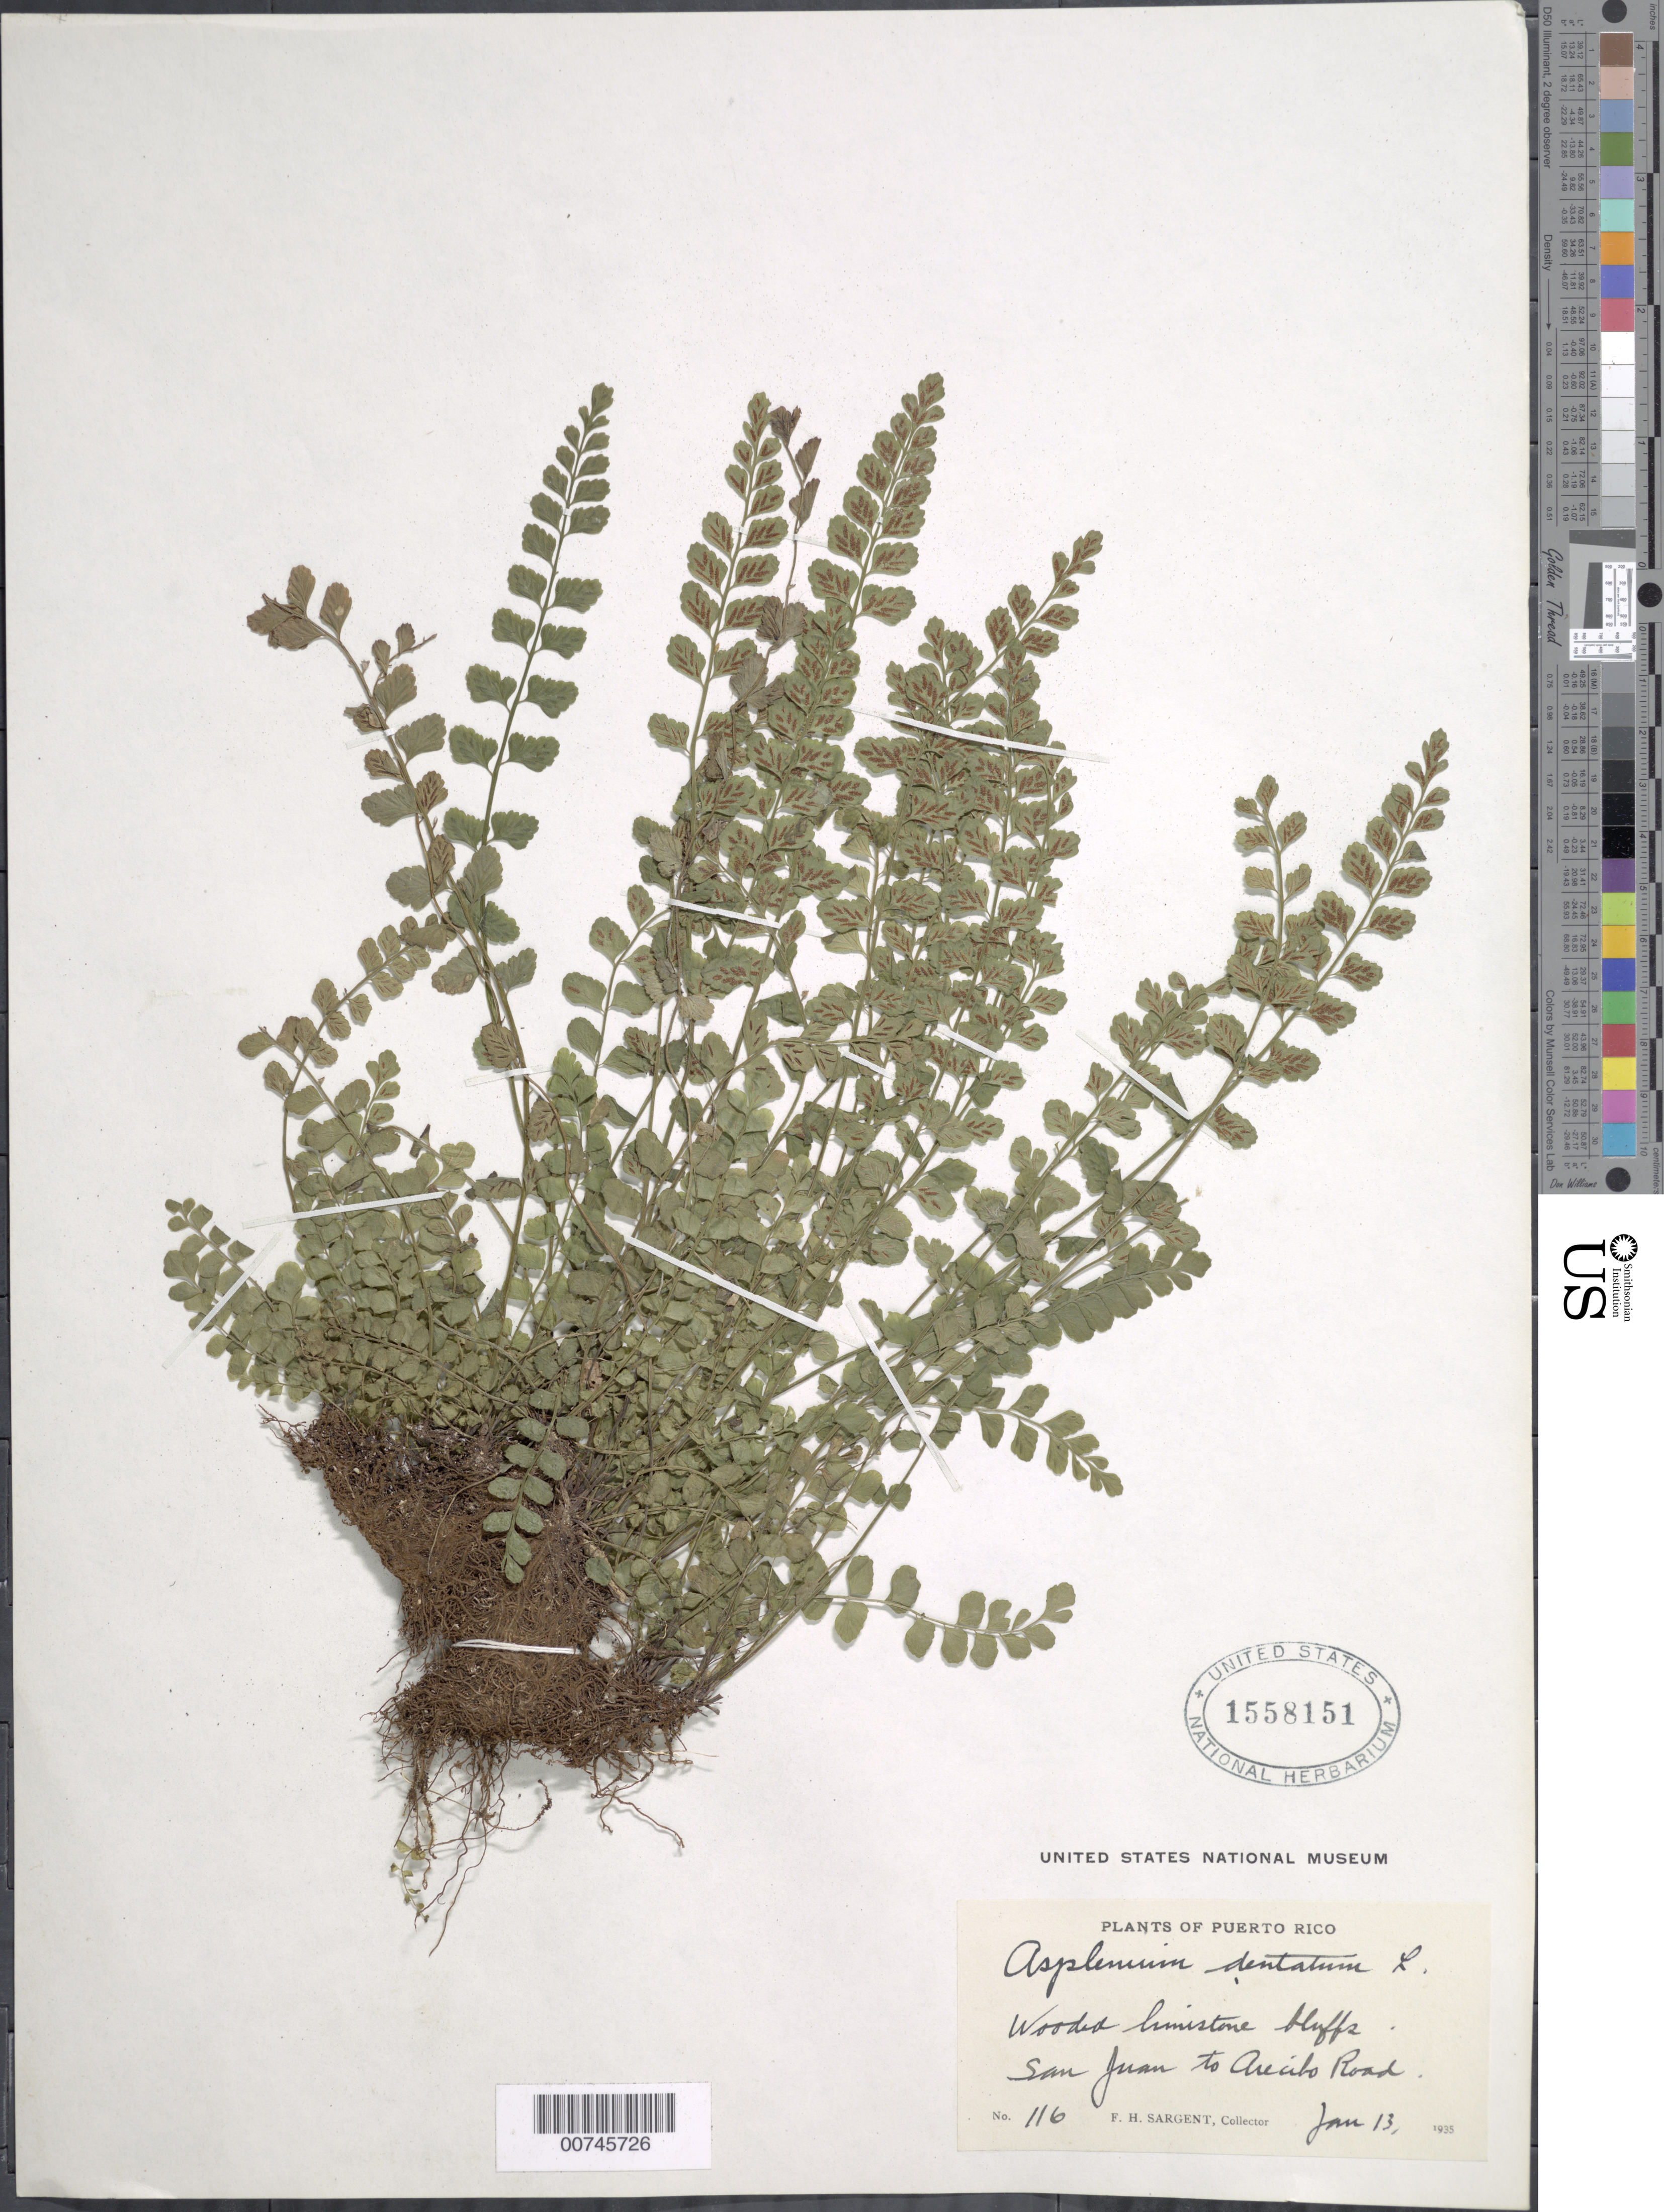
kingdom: Plantae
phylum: Tracheophyta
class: Polypodiopsida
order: Polypodiales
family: Aspleniaceae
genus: Asplenium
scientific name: Asplenium trichomanes-dentatum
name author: L.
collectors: F. H. Sargent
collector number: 116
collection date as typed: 13 Jan 1935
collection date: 1935-01-13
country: Puerto Rico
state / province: Arecibo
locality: San Juan to Arecibo road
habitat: Wooded limestone bluffs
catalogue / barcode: US 1558151